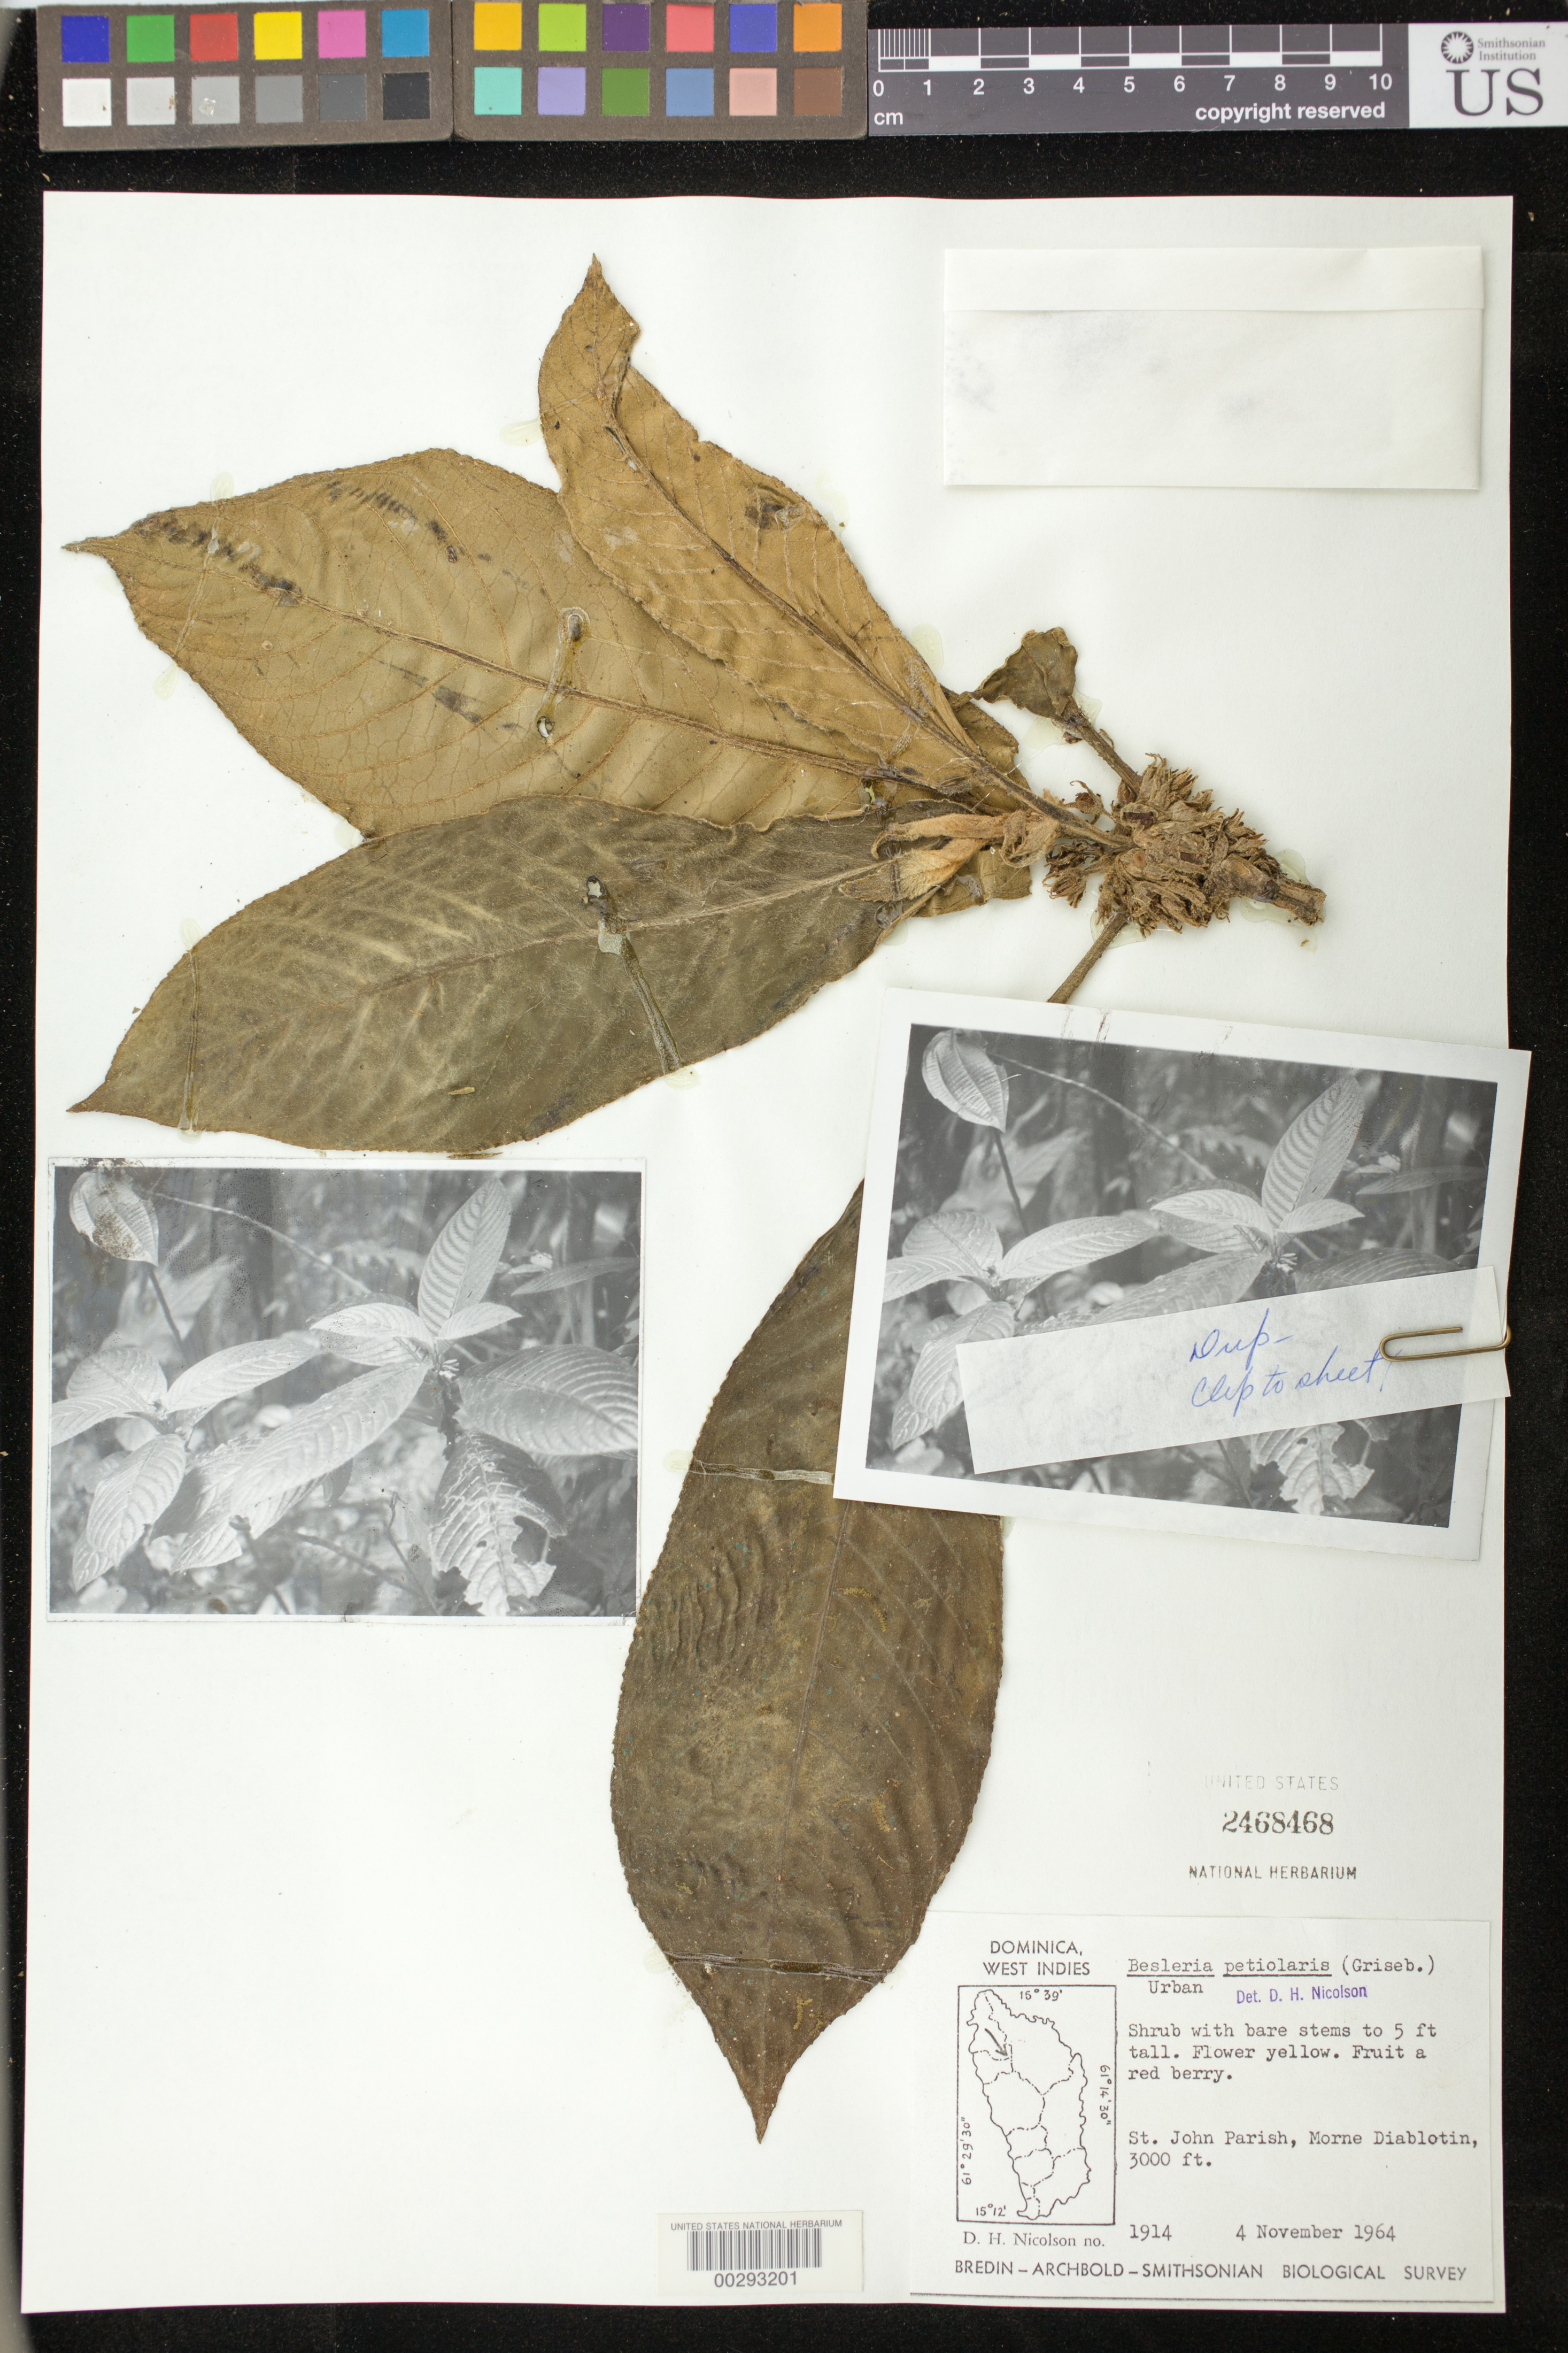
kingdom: Plantae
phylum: Tracheophyta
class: Magnoliopsida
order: Lamiales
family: Gesneriaceae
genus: Besleria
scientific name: Besleria petiolaris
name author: (Griseb.) Urb.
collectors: D. H. Nicolson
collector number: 1914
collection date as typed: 04 Nov 1964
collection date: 1964-11-04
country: Dominica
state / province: St. John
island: Dominica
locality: Morne Diablotin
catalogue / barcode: US 2468468